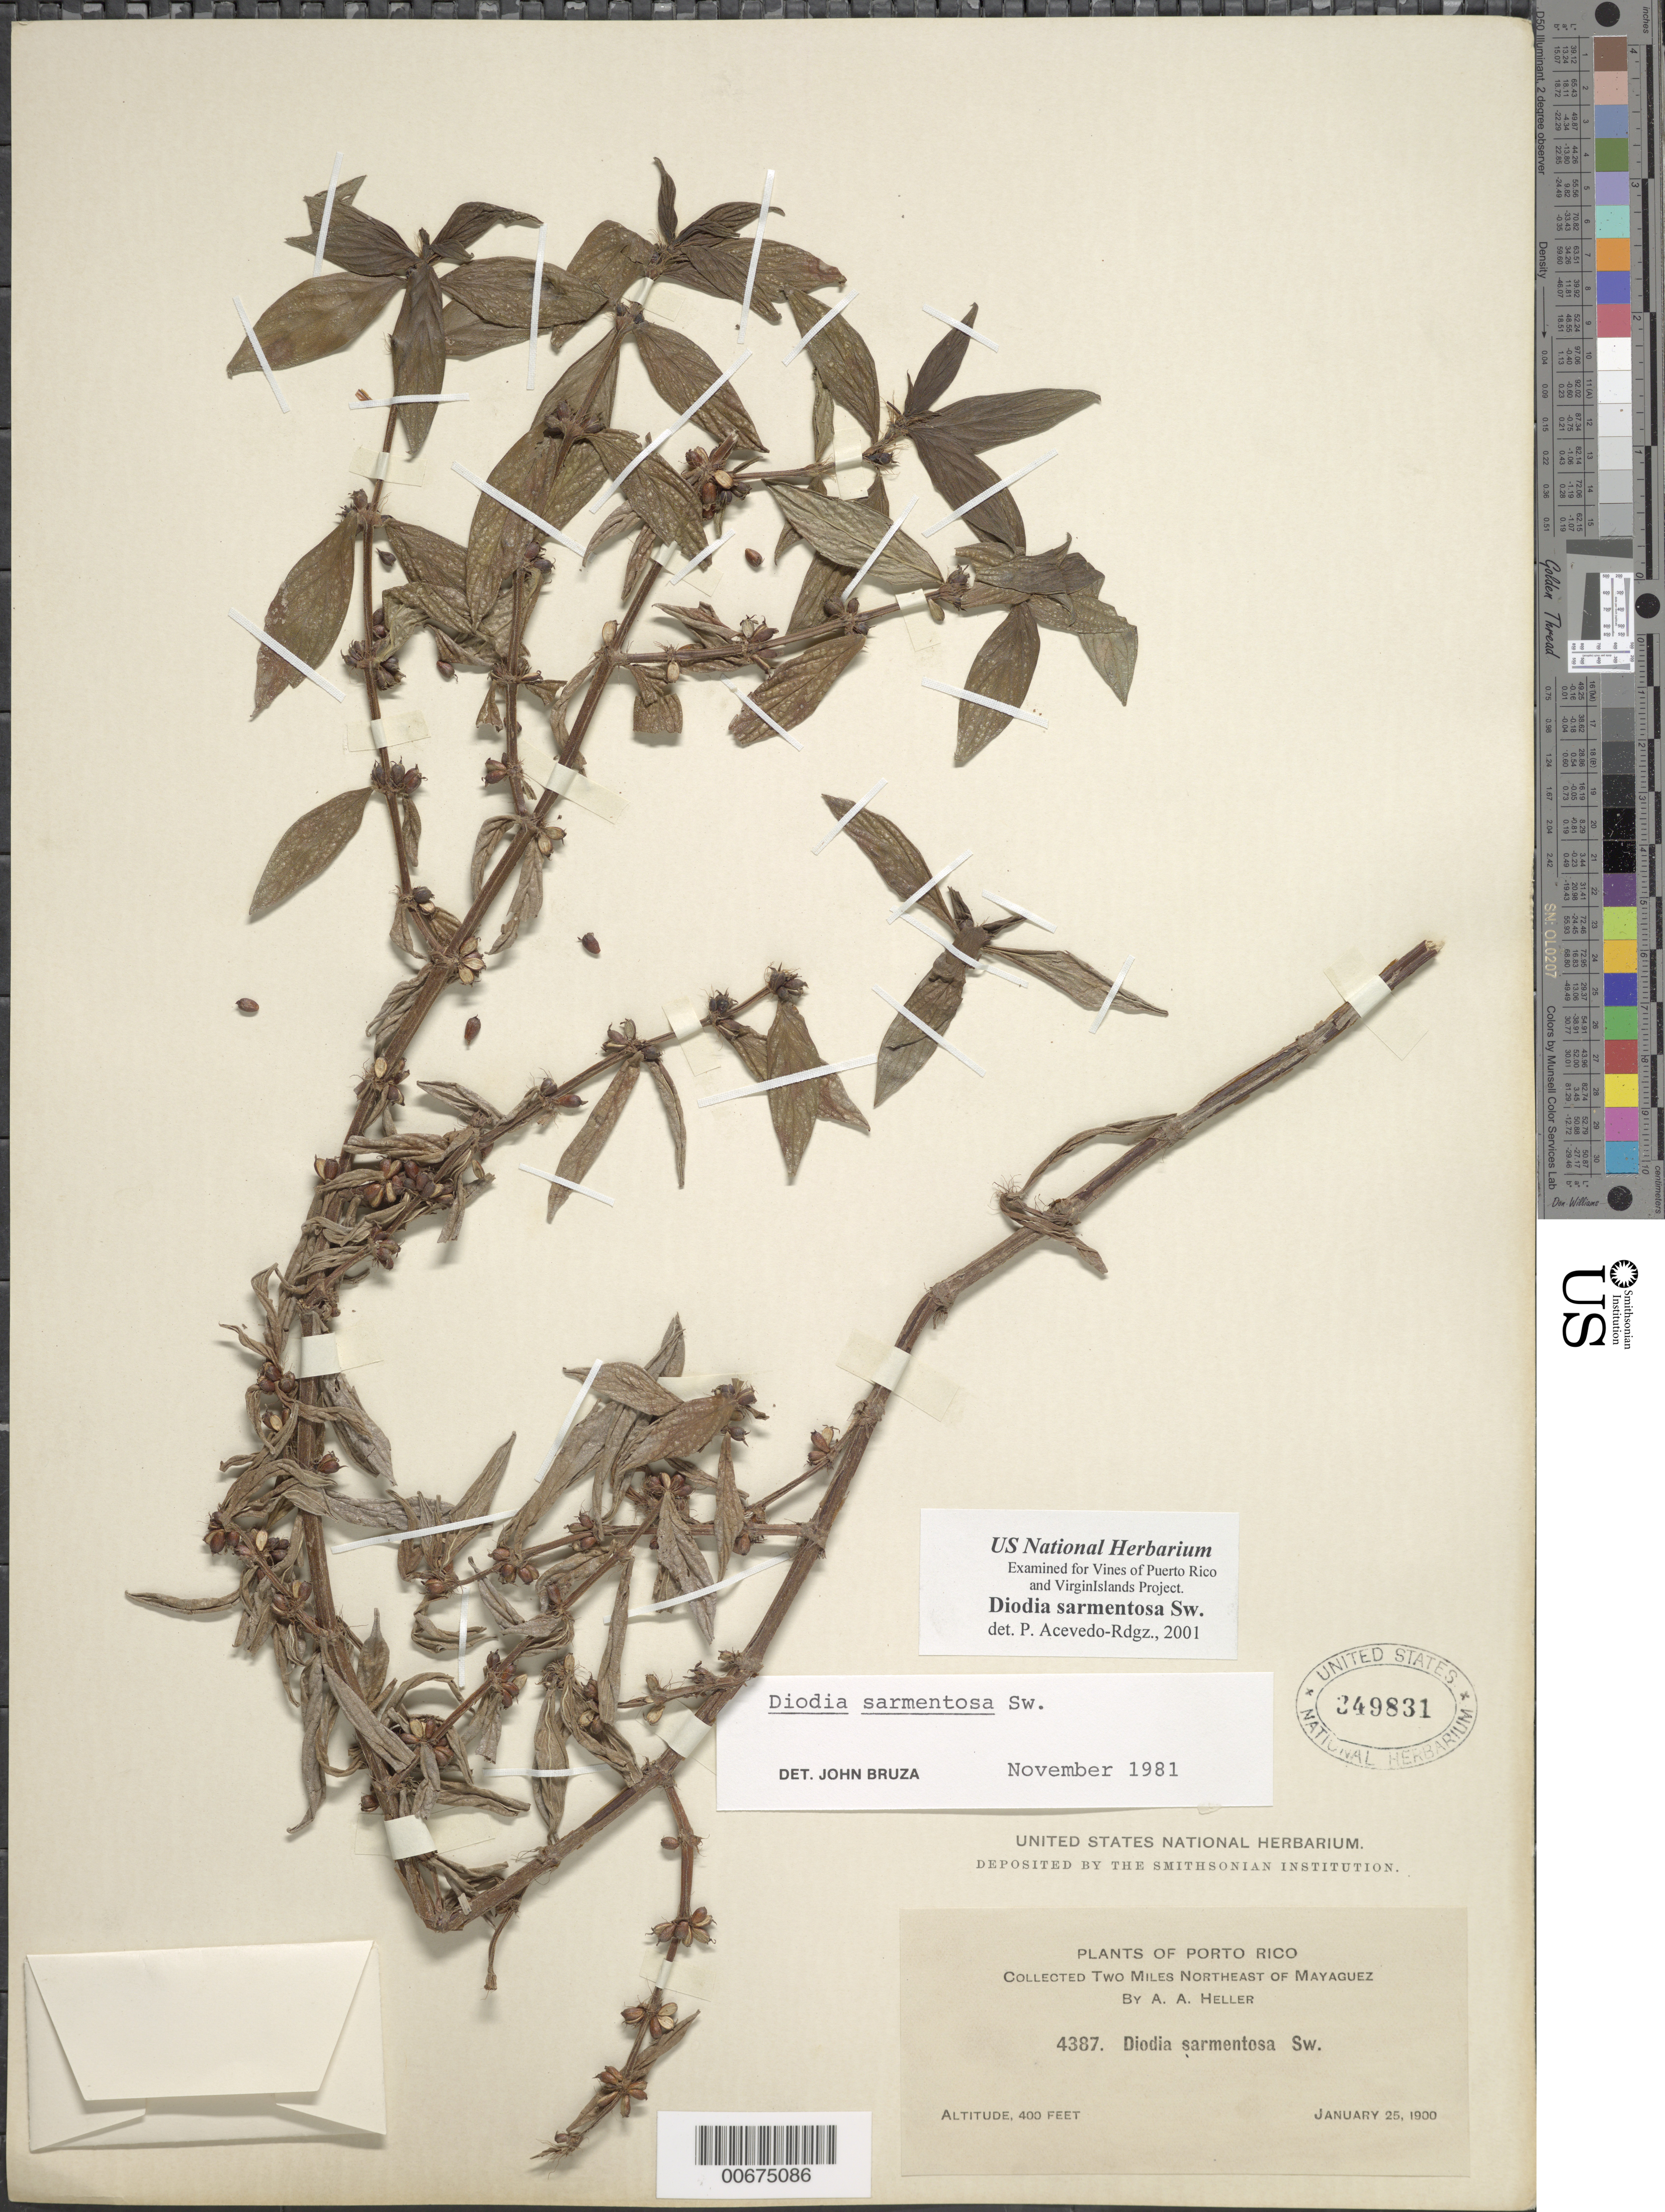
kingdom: Plantae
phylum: Tracheophyta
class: Magnoliopsida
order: Gentianales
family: Rubiaceae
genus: Diodia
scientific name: Diodia sarmentosa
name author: Sw.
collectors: A. A. Heller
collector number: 4387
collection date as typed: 25 Jan 1900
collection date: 1900-01-25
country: Puerto Rico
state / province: Mayagüez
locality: Mayaguez, 2 mi. NE of .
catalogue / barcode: US 349831